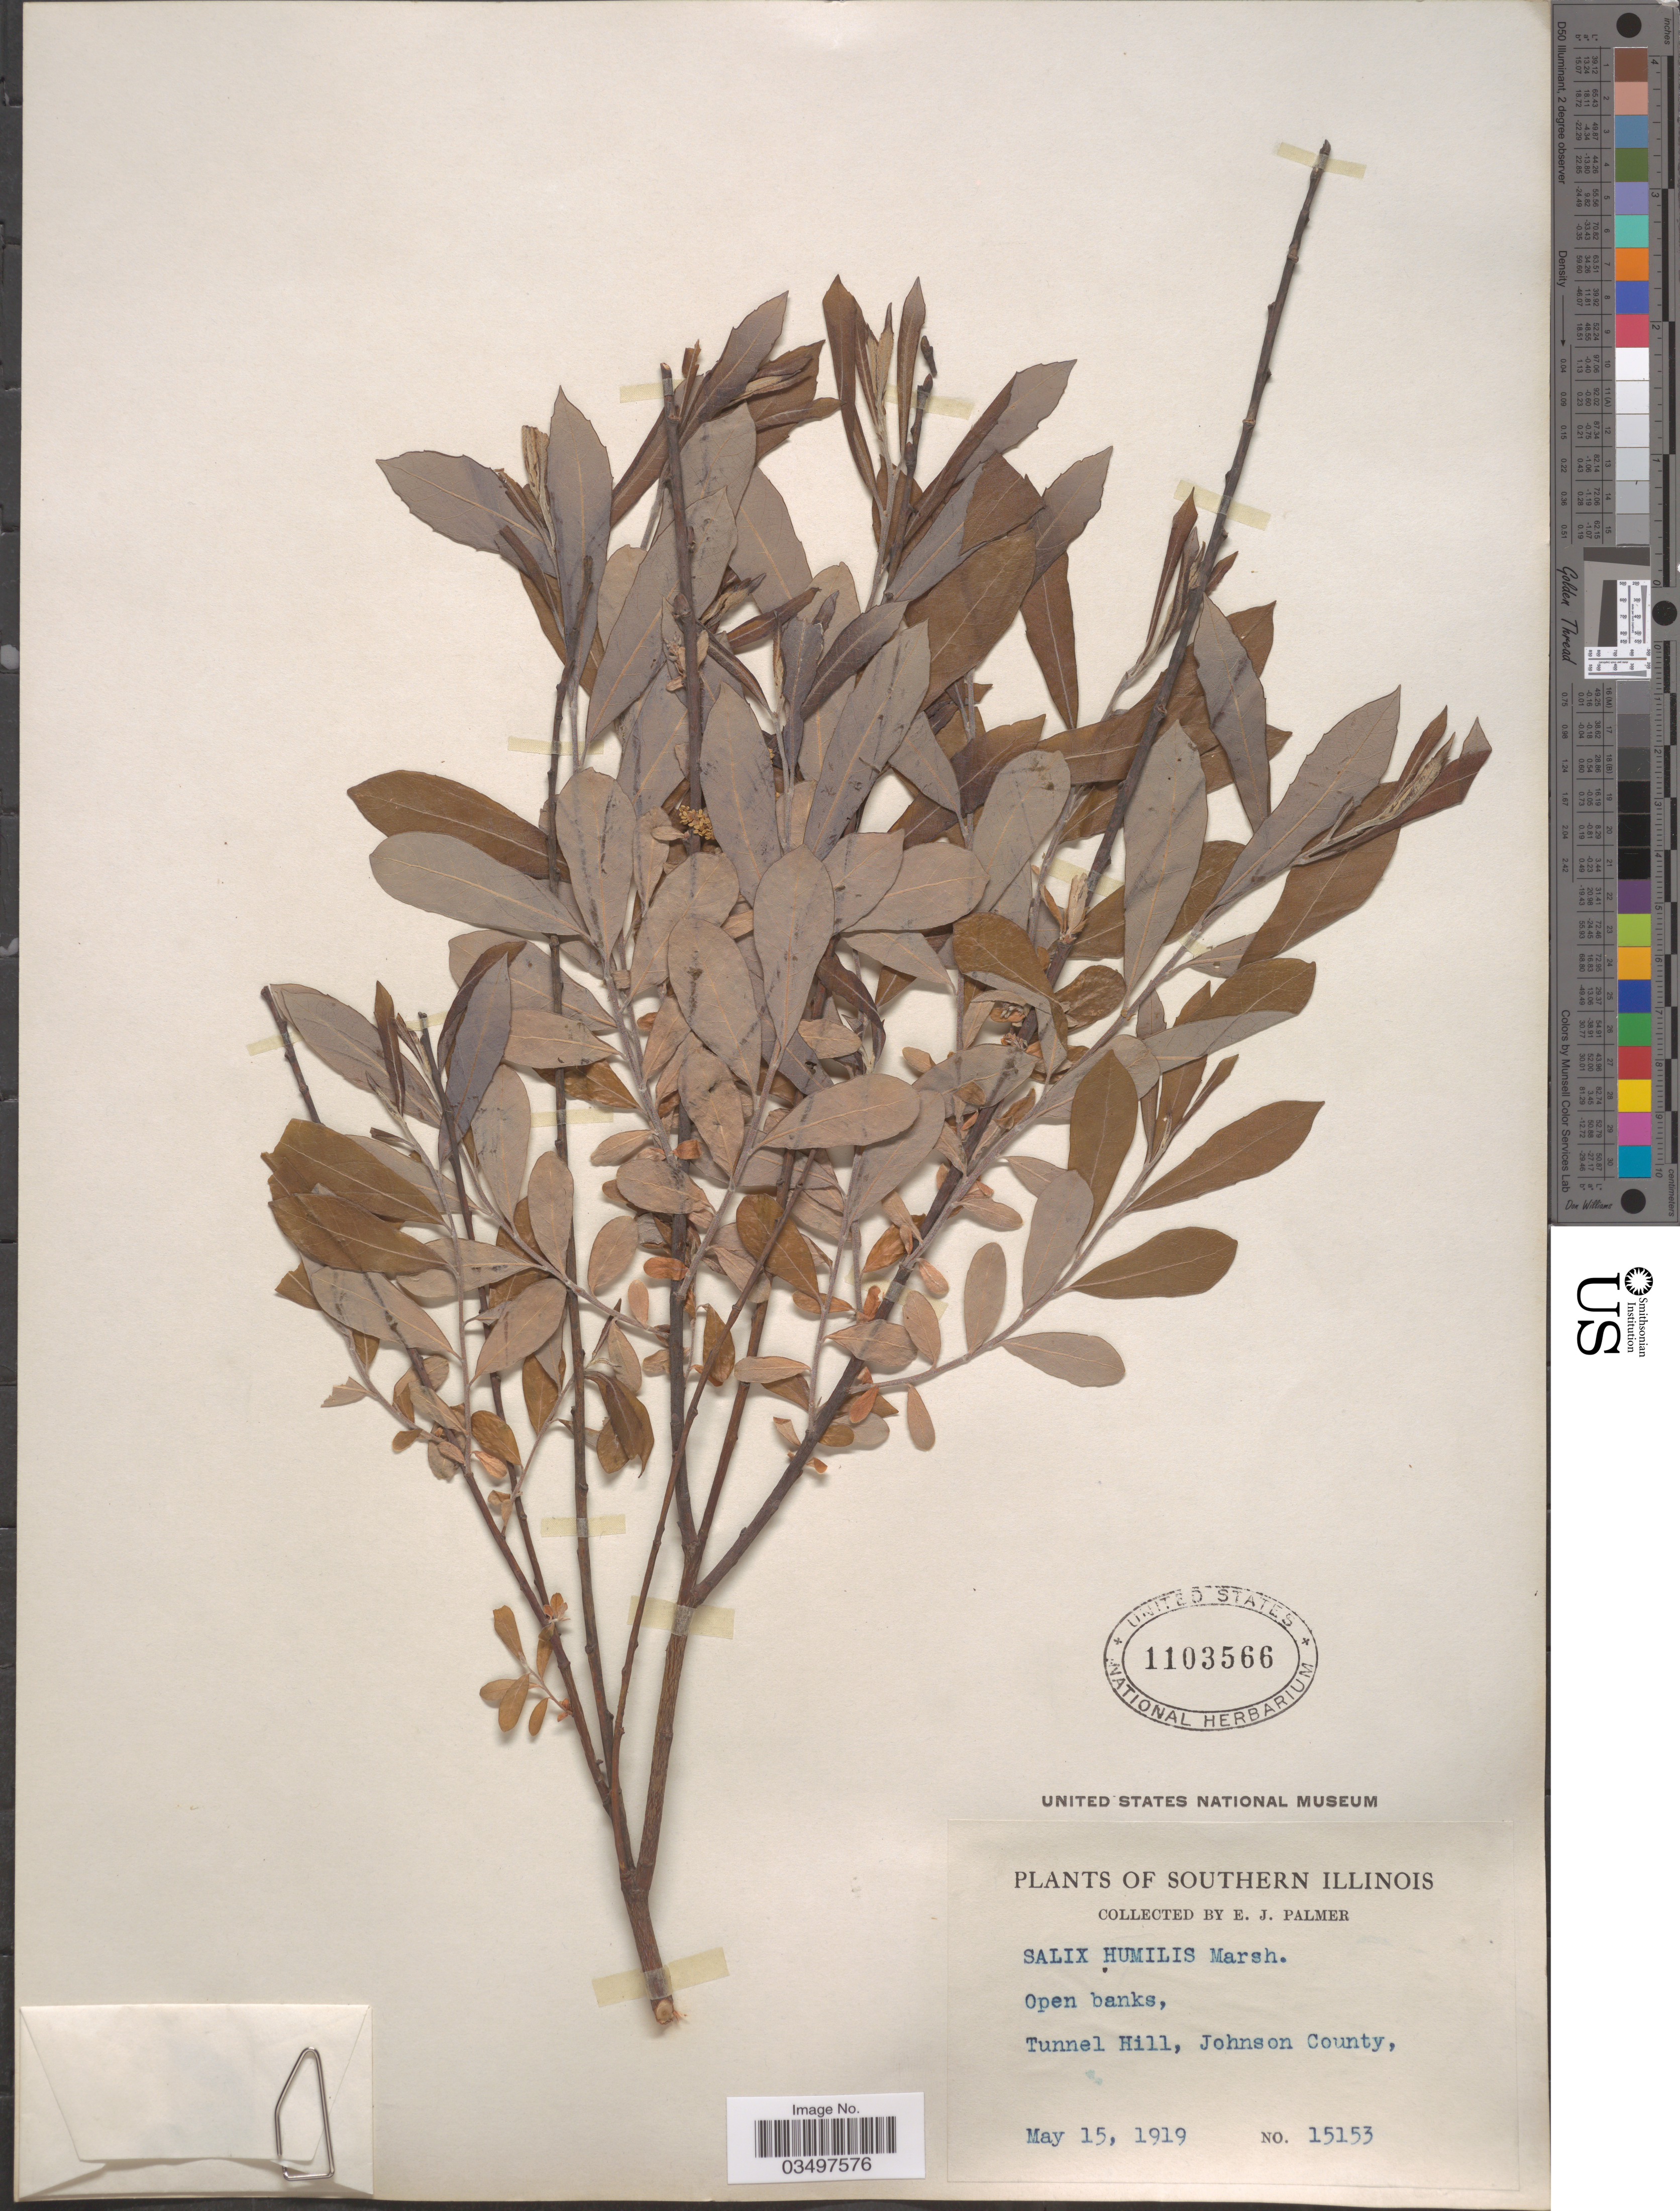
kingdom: Plantae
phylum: Tracheophyta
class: Magnoliopsida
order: Malpighiales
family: Salicaceae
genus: Salix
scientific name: Salix humilis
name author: Marshall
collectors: E. J. Palmer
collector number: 15153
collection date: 1919-05-15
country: United States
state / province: Illinois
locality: Southern Illinois, Open banks, Tunnel Hill, Johnson County.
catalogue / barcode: US 1103566